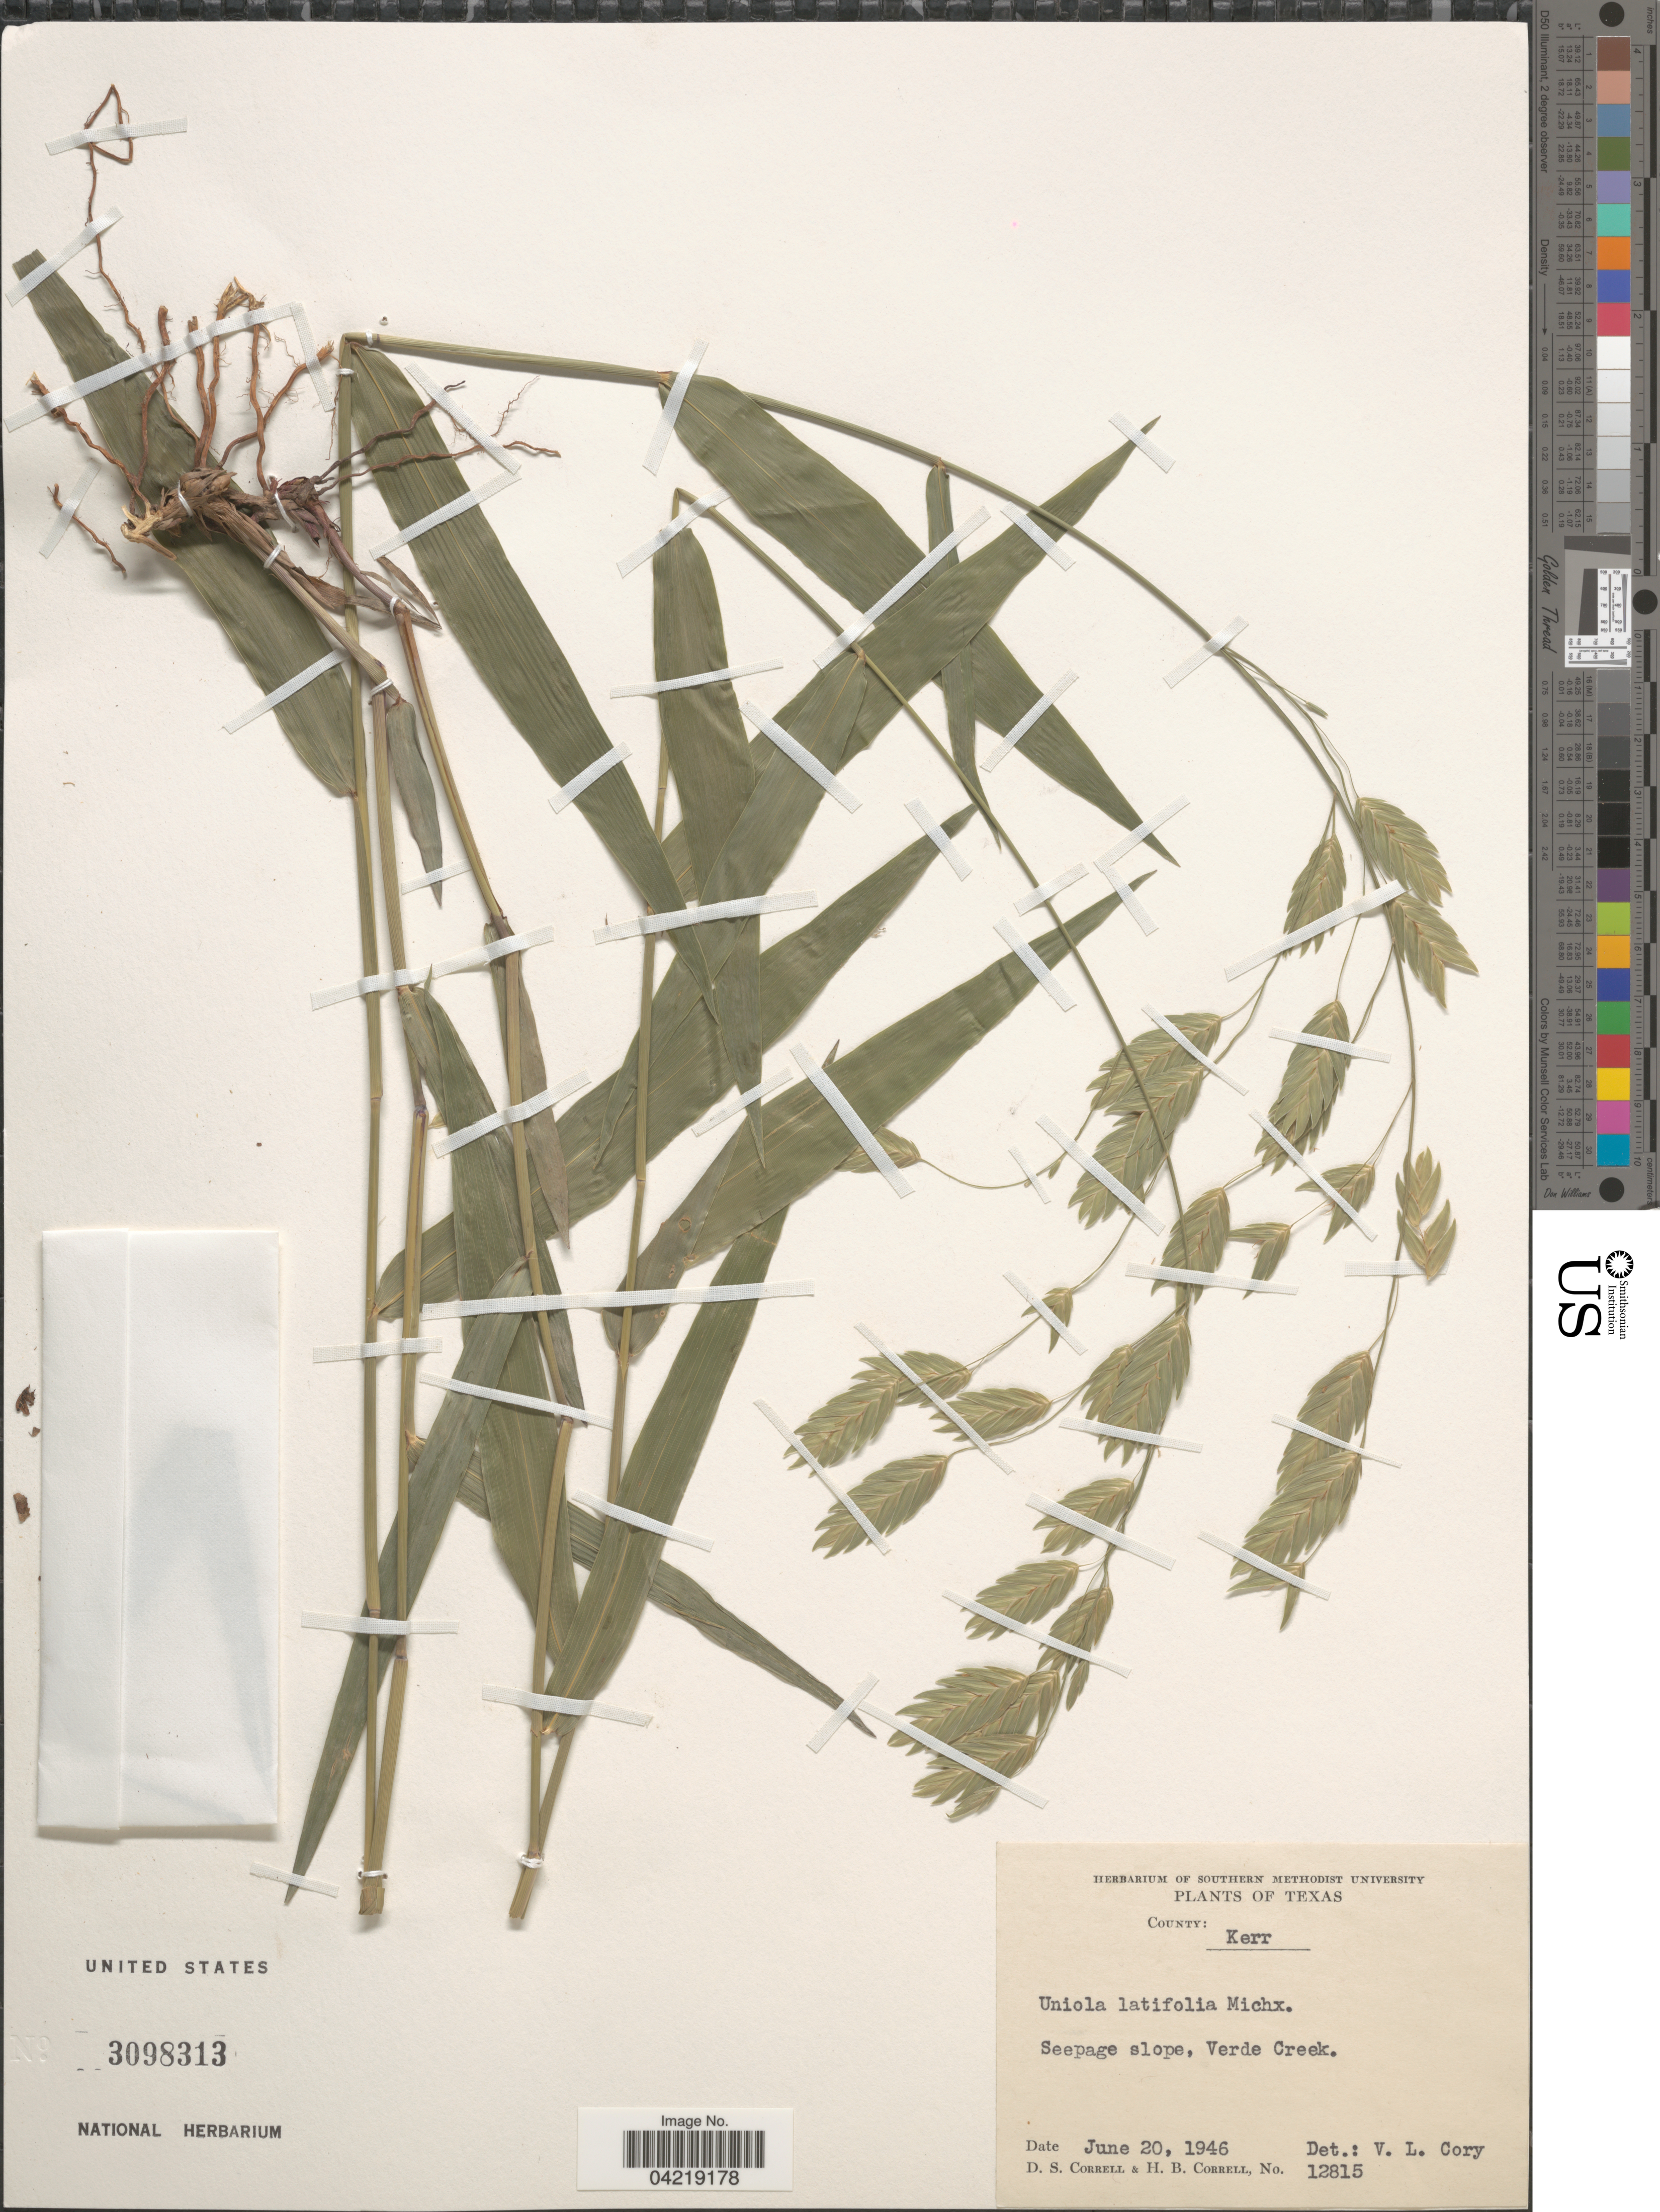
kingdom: Plantae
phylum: Tracheophyta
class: Liliopsida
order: Poales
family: Poaceae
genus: Chasmanthium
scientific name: Chasmanthium latifolium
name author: (Michx.) H.O. Yates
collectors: D. S. Correll & H. Correll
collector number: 12815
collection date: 1946-06-20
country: United States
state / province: Texas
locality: County: Kerr. Seepage slope, Verde Creek.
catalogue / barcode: US 3098313